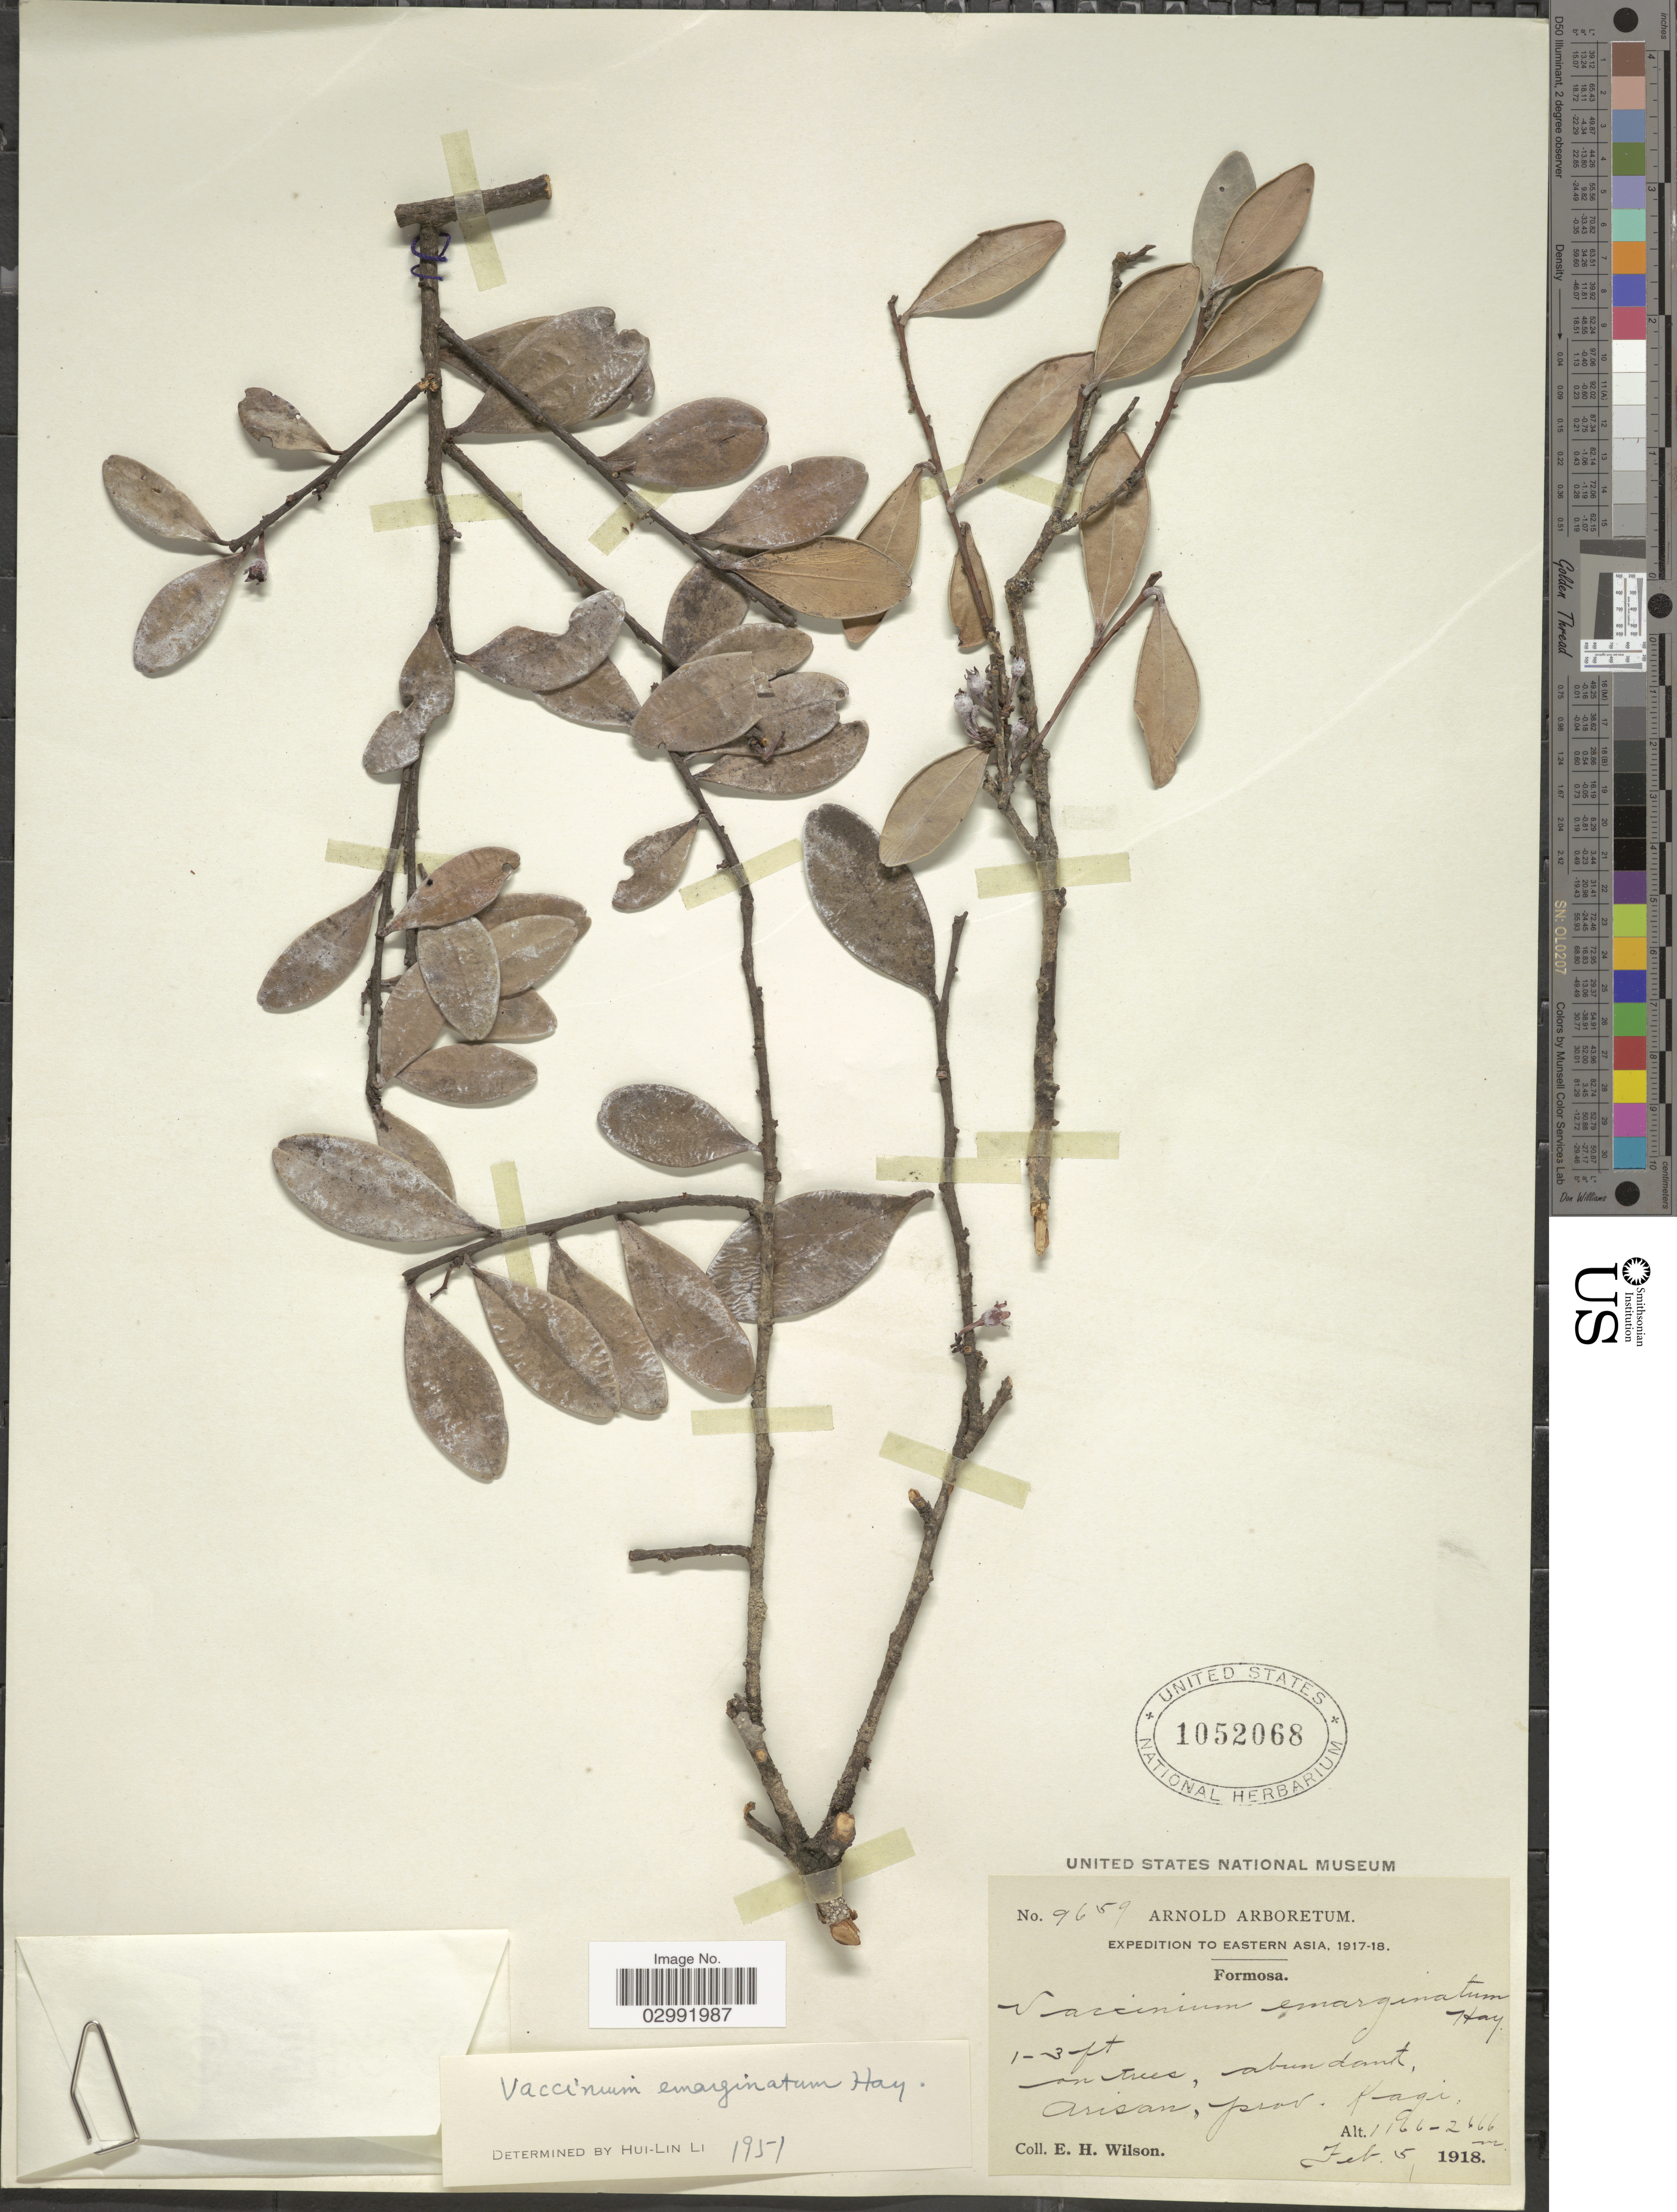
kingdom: Plantae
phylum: Tracheophyta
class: Magnoliopsida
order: Ericales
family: Ericaceae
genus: Vaccinium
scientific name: Vaccinium emarginatum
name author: Hayata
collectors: E. Wilson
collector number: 9659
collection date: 1918-02-05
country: Taiwan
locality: Eastern Asia, Formosa. Arisan, prov. Kagi.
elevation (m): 1166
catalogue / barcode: US 1052068